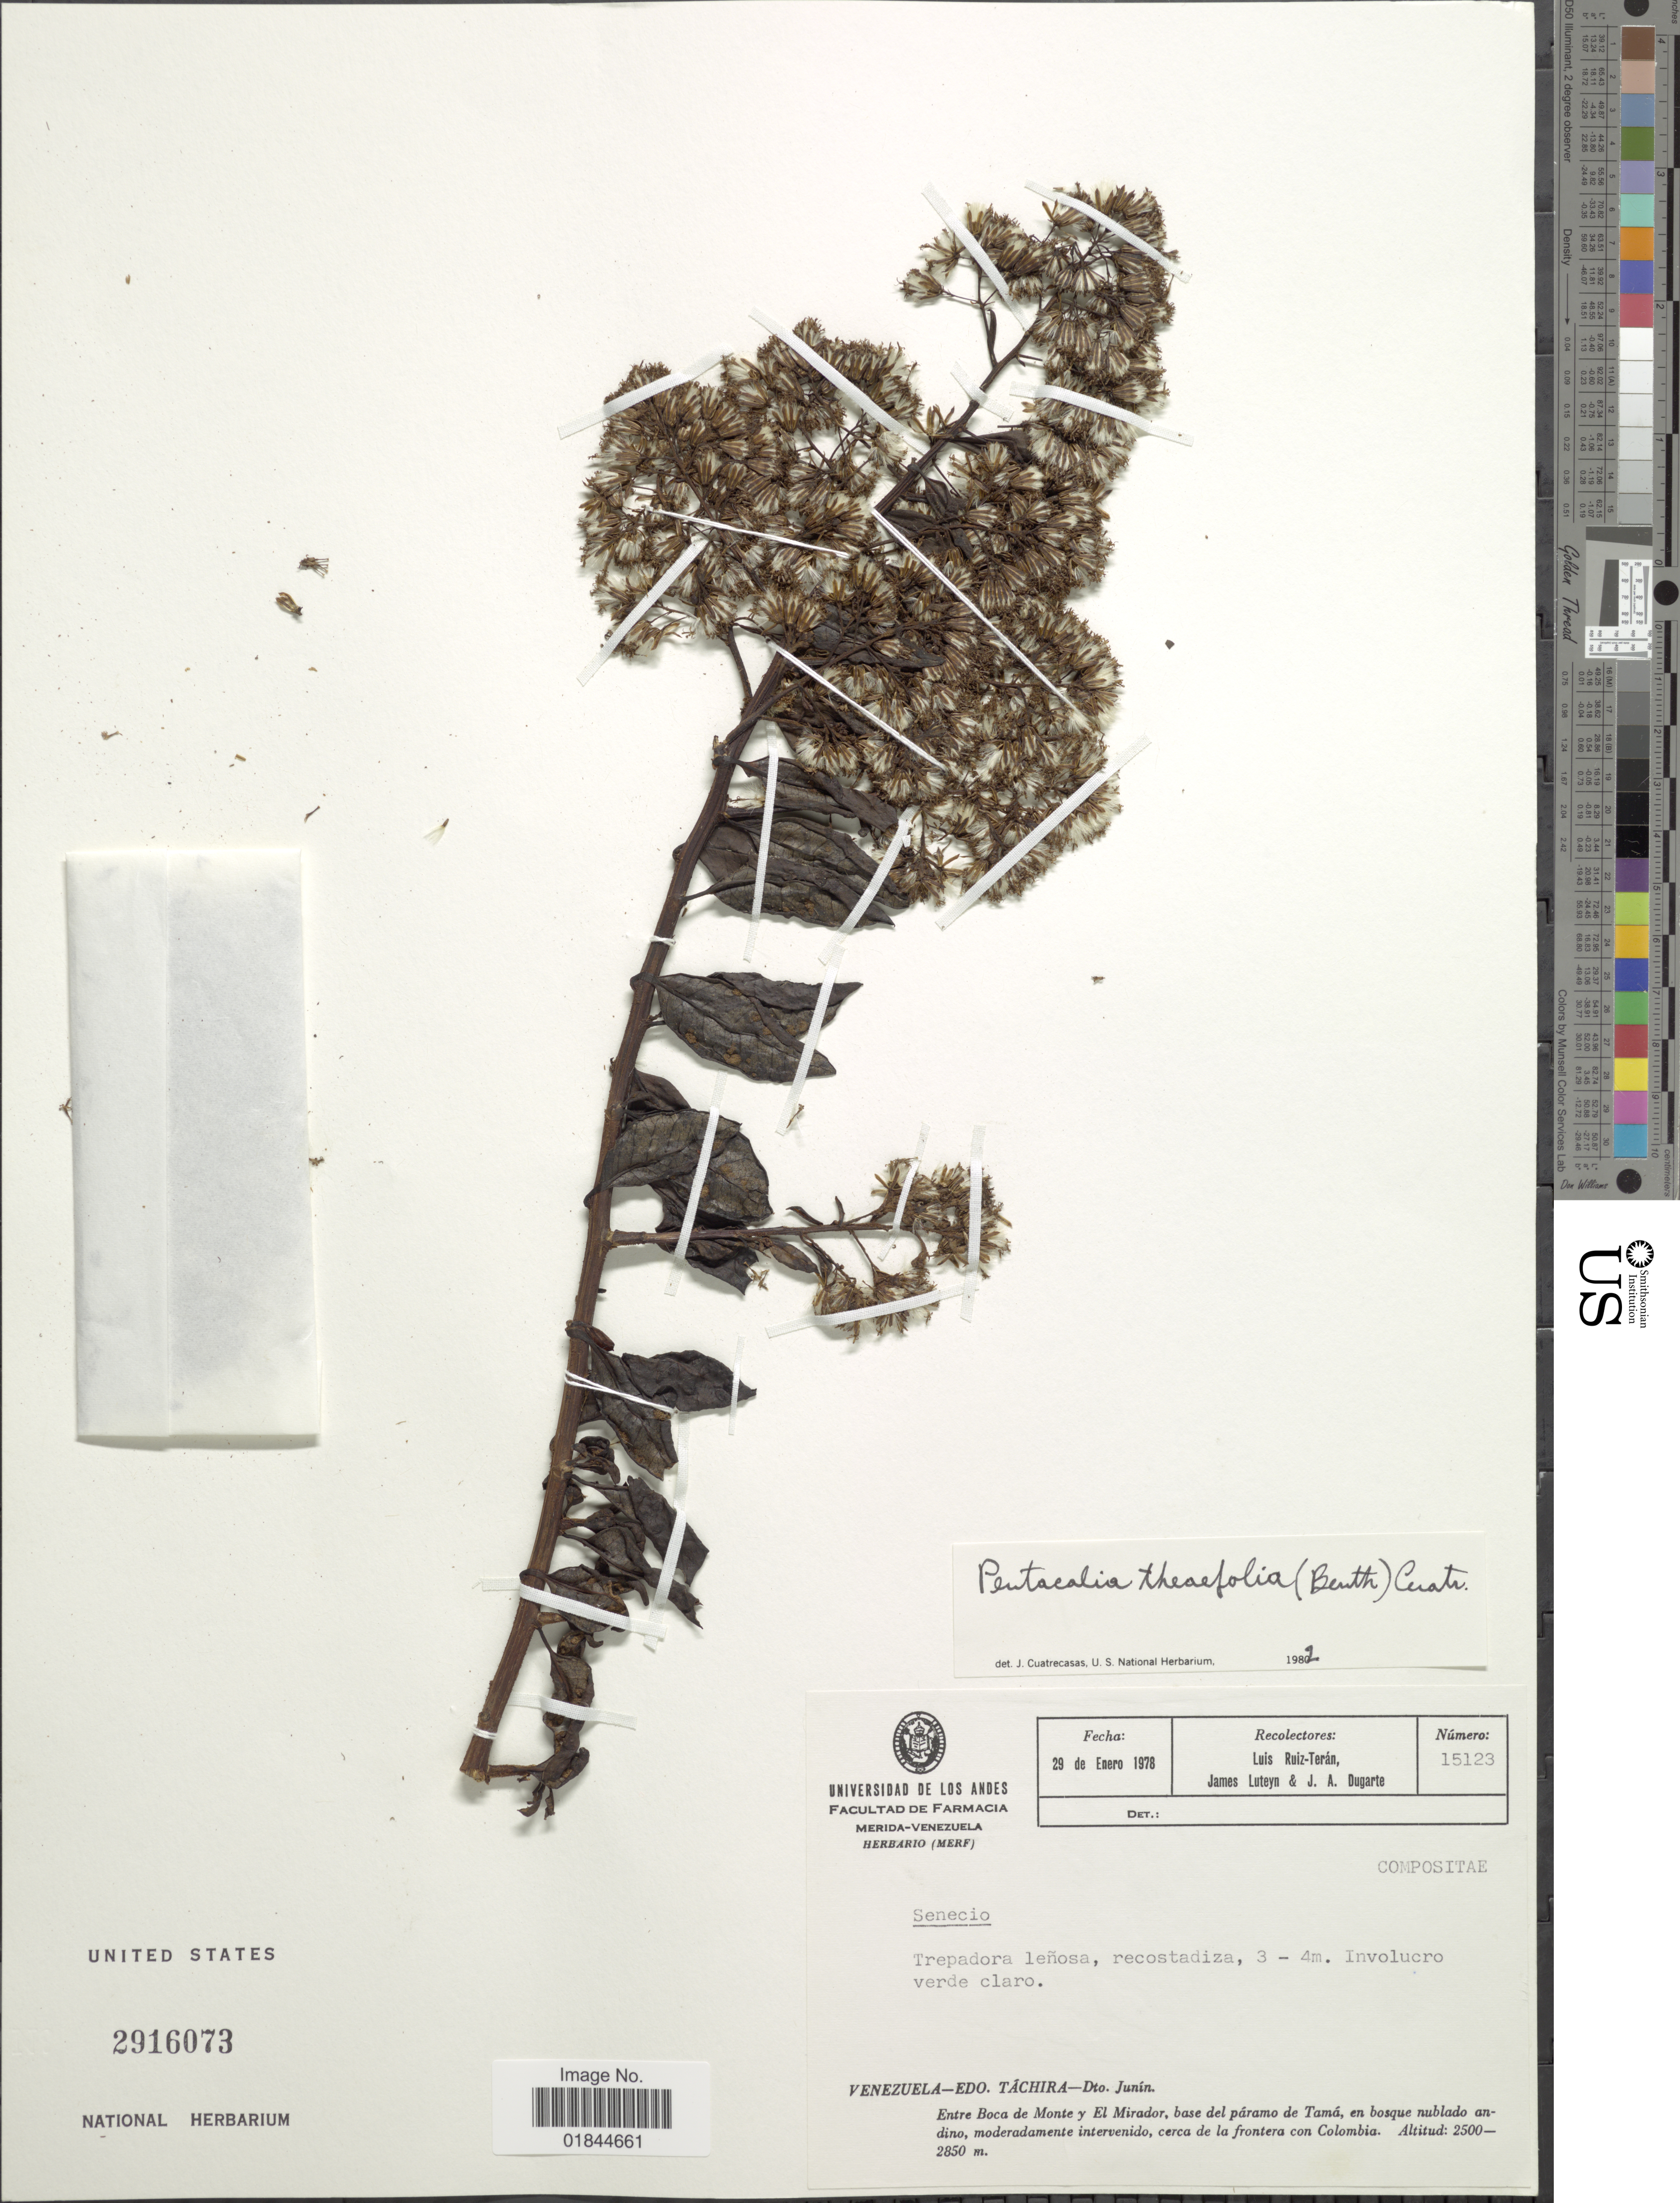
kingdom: Plantae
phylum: Tracheophyta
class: Magnoliopsida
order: Asterales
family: Asteraceae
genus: Pentacalia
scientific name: Pentacalia theifolia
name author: (Benth.) Cuatrec.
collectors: L. Teran, J. L. Luteyn & J. Dugarte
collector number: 15123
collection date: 1978-01-29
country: Venezuela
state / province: Tachira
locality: Dto. Junin, entre Boca de Monte y El Mirador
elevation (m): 2500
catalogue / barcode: US 2916073